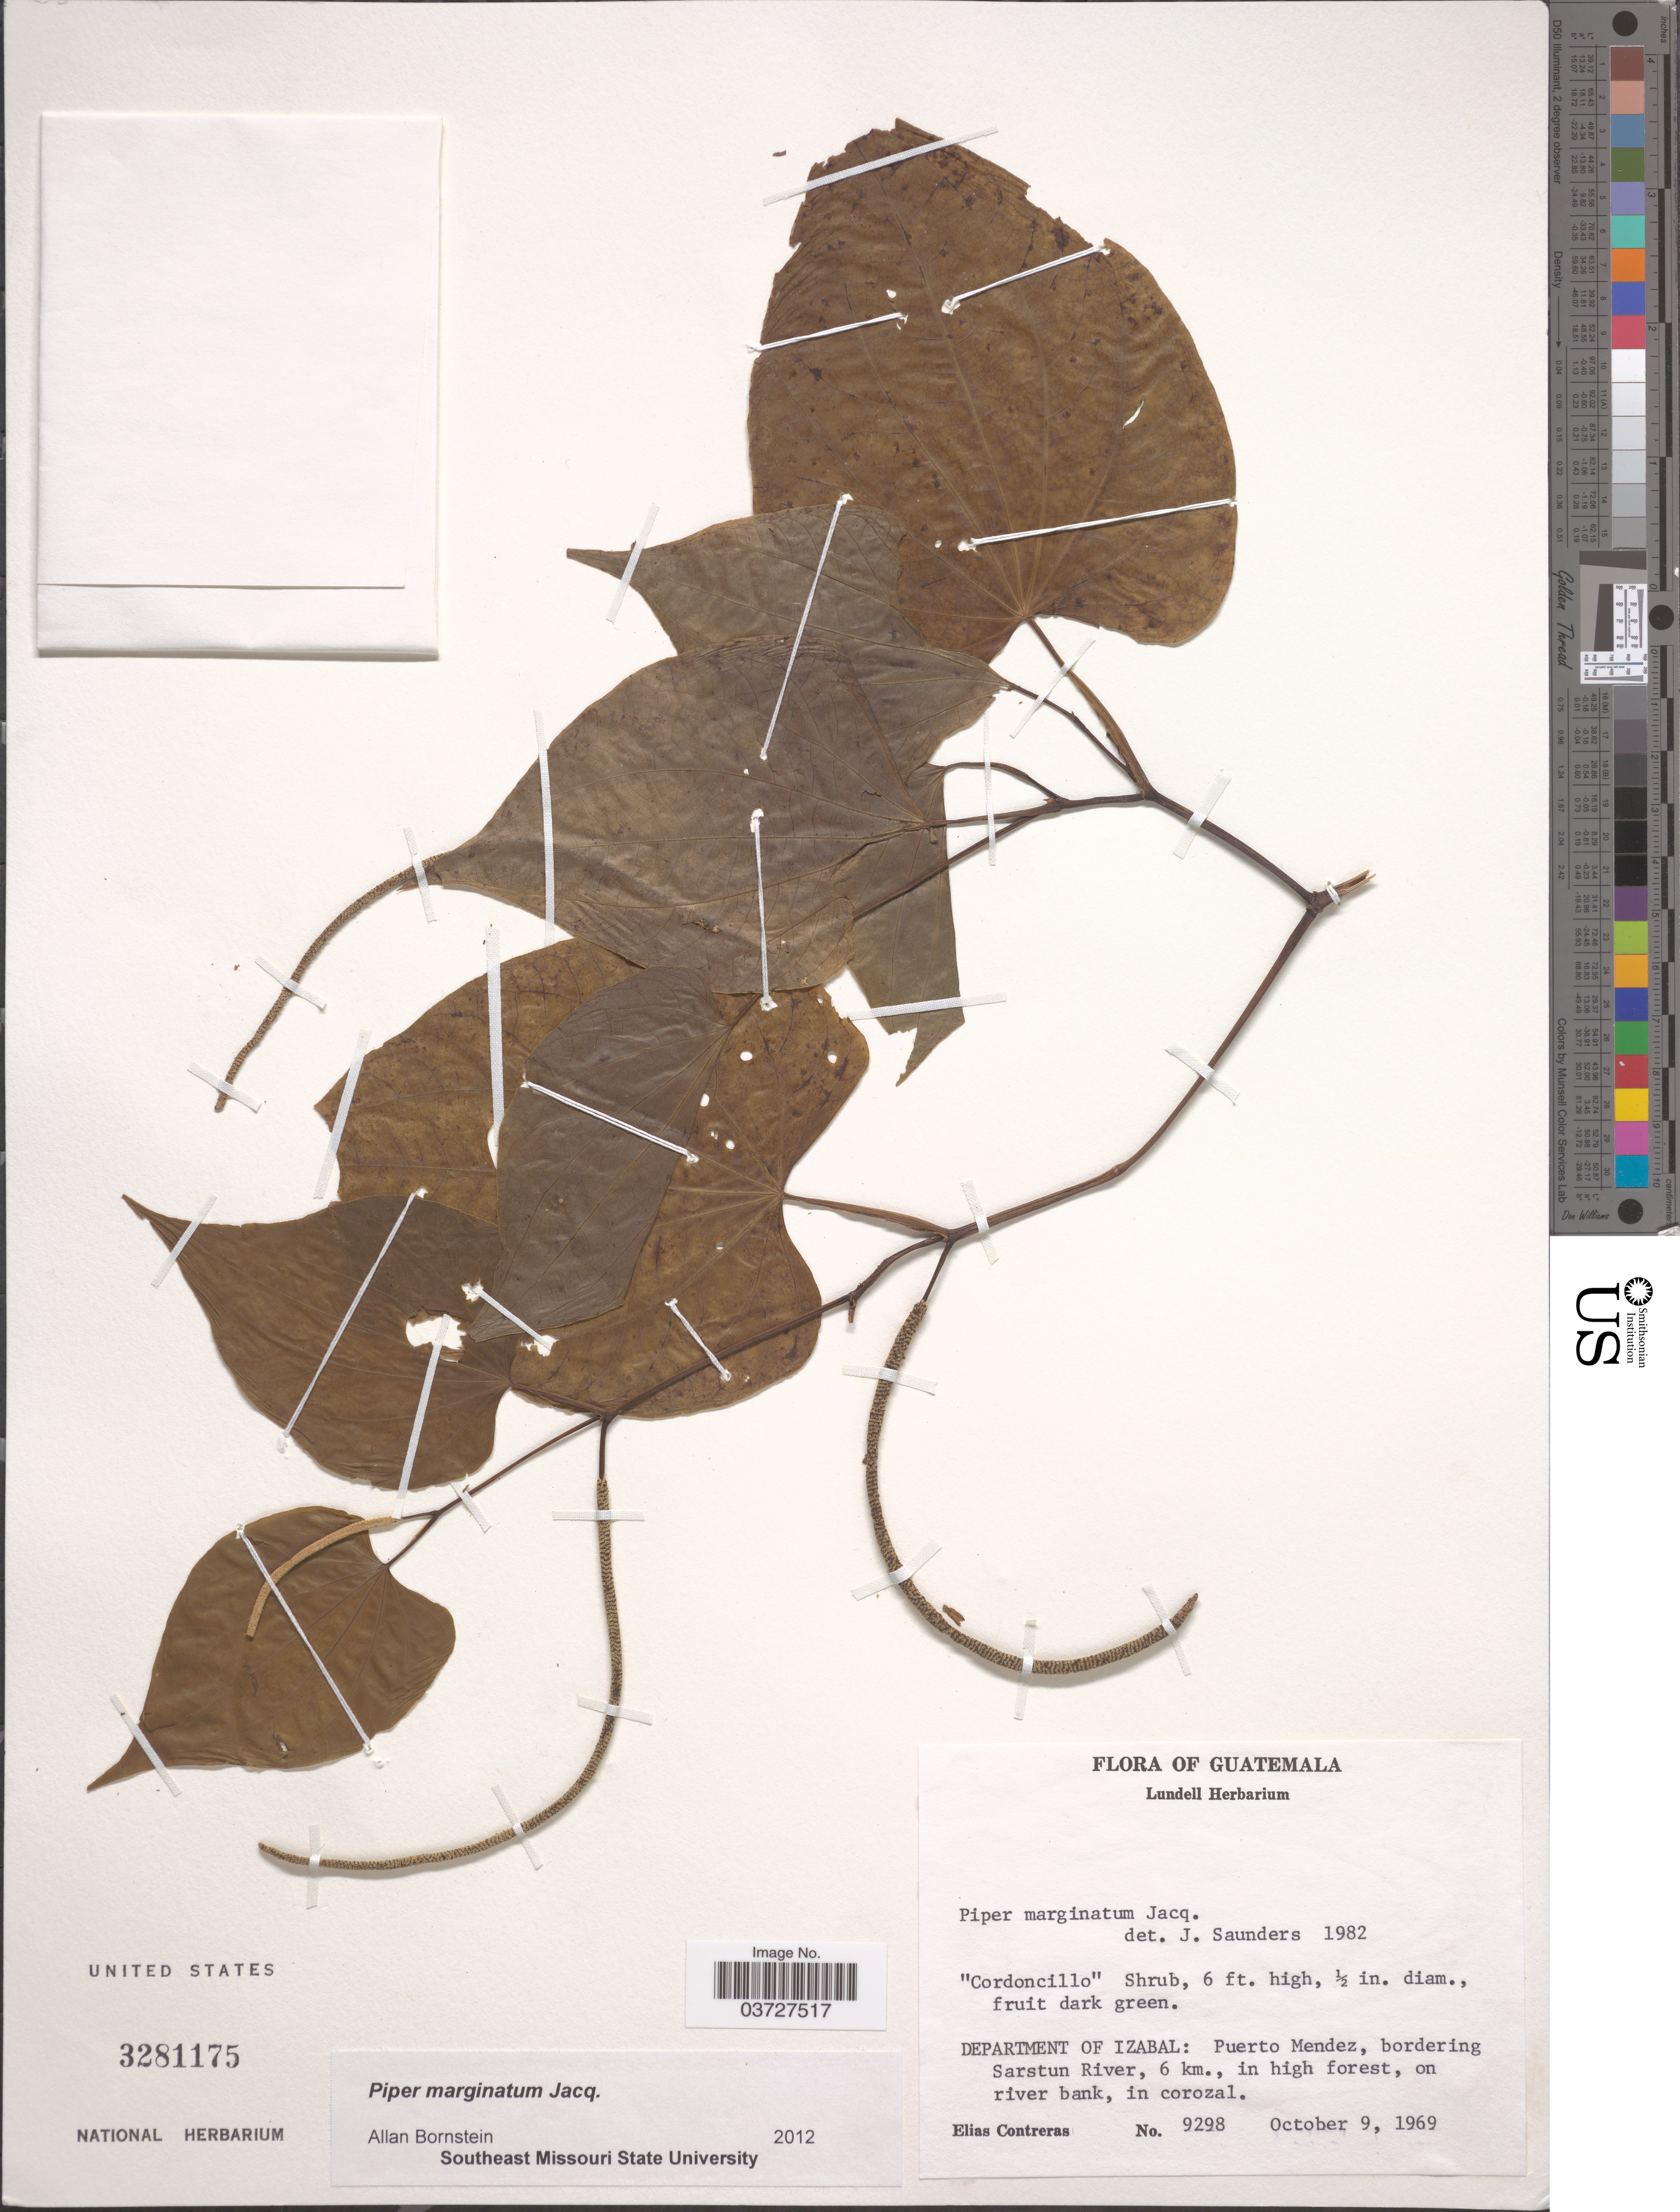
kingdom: Plantae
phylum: Tracheophyta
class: Magnoliopsida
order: Piperales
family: Piperaceae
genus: Piper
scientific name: Piper marginatum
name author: Jacq.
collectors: E. Contreras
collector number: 9298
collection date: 1969-10-09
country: Guatemala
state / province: Izabal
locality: Department of Izabal: Puerto Mendez, bordering Sarstun River, 6 km., in high forest, on river bank, in corozal.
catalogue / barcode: US 3281175